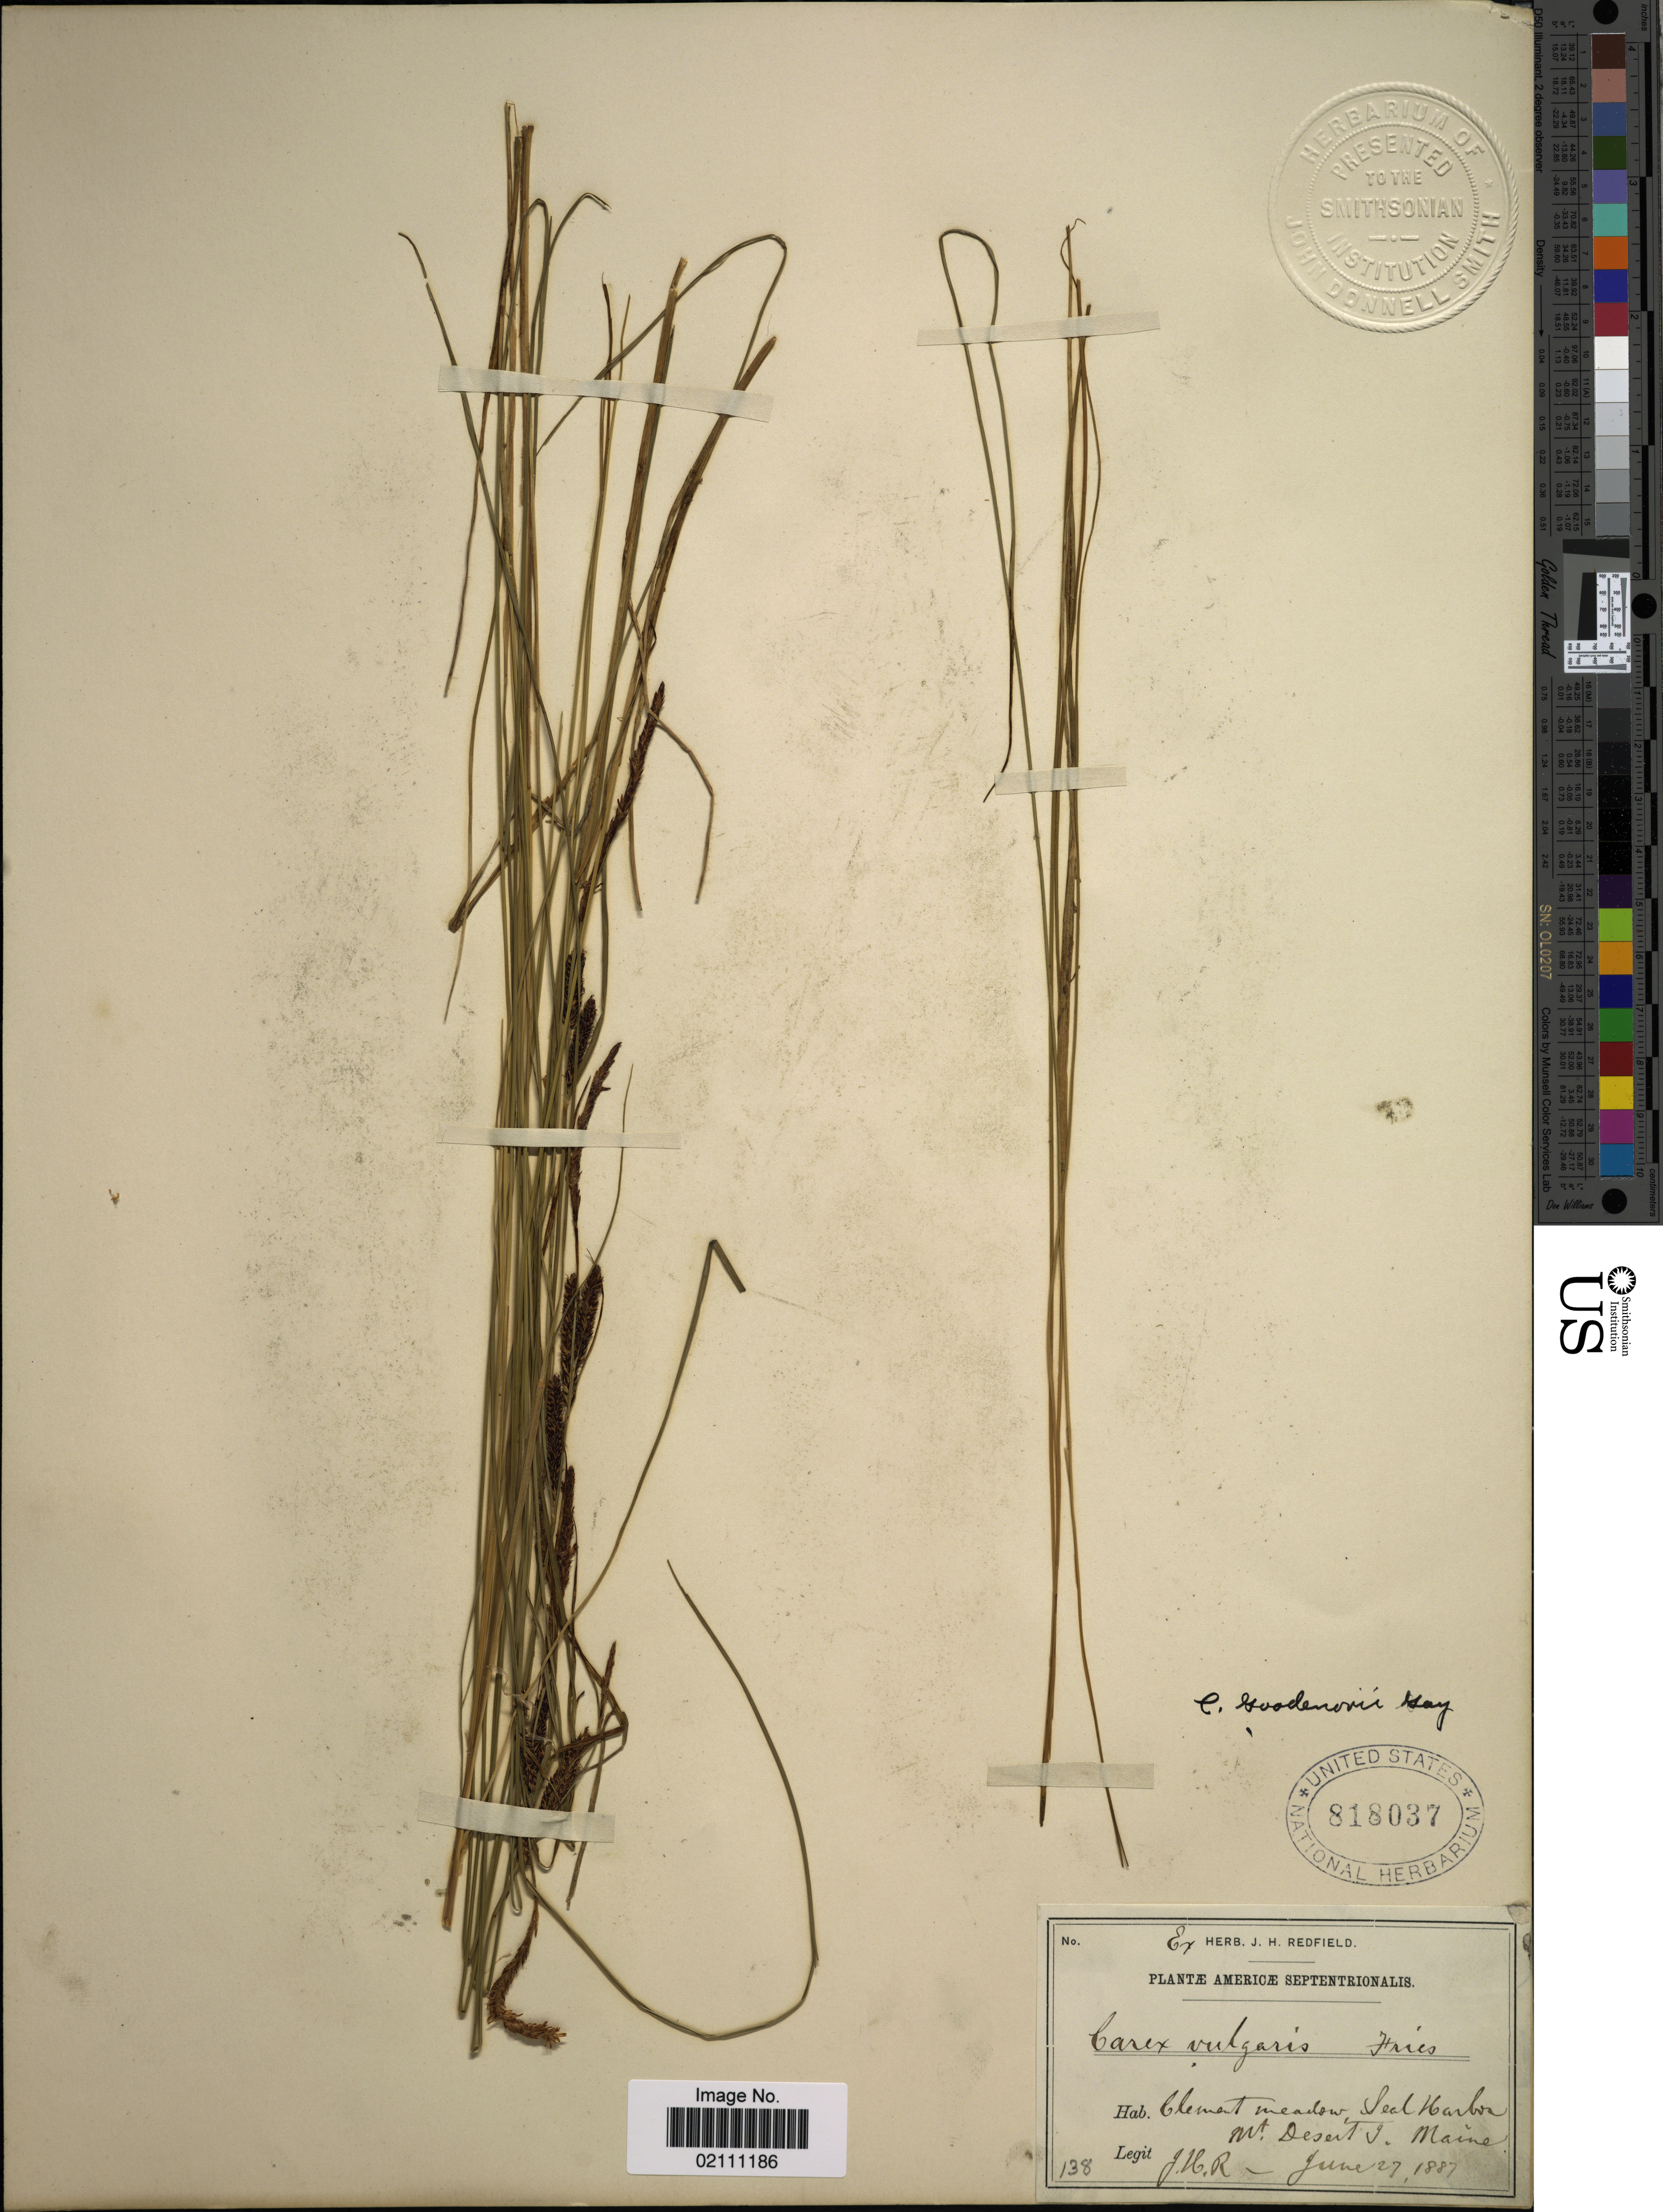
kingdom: Plantae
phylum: Tracheophyta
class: Liliopsida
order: Poales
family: Cyperaceae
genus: Carex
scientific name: Carex nigra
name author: (L.) Reichard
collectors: J. Redfield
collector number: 138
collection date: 1887-06-27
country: United States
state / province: Maine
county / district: Hancock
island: Mt. Desert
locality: Clement meadow, Seal Harbor, Mt. Desert I.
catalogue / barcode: US 818037